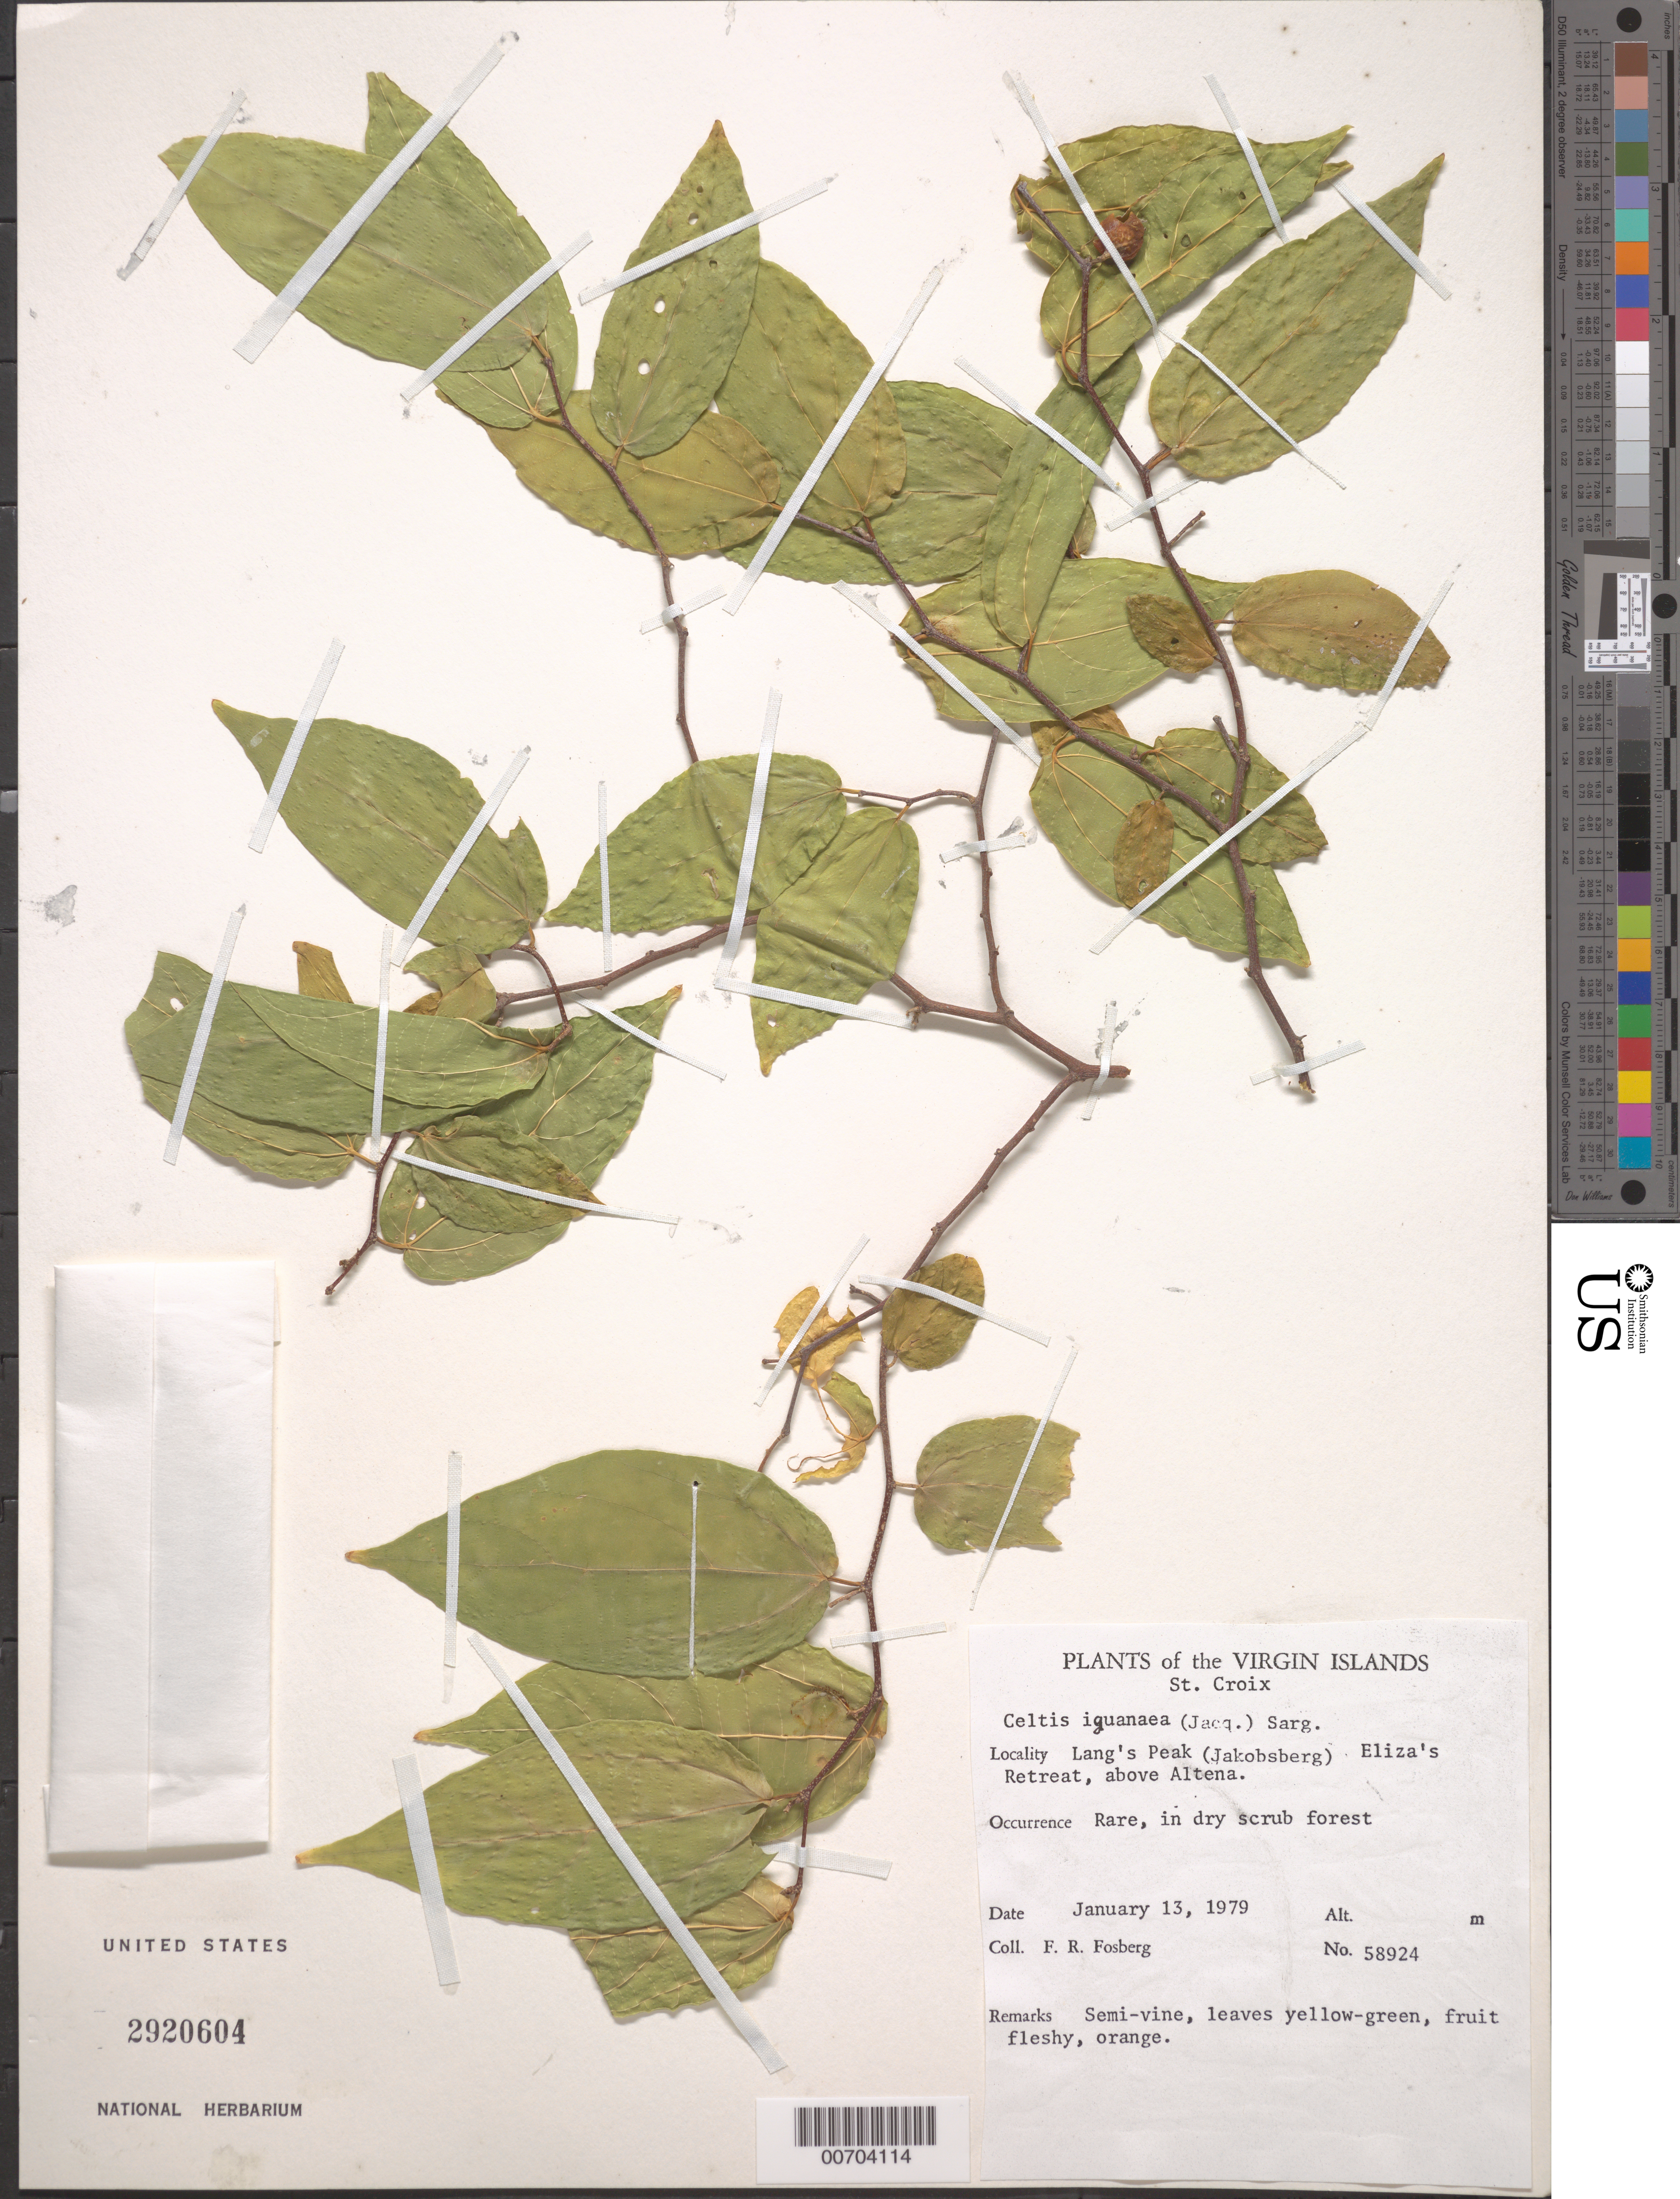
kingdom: Plantae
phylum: Tracheophyta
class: Magnoliopsida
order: Rosales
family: Cannabaceae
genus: Celtis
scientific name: Celtis iguanaea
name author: (Jacq.) Sarg.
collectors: F. R. Fosberg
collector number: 58924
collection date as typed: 13 Jan 1979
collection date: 1979-01-13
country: U.S. Virgin Islands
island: St. Croix Island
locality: Lang's Peak (Jakobsberg) Eliza's Retreat, above Altena.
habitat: Dry Scrub Forest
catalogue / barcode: US 2920604